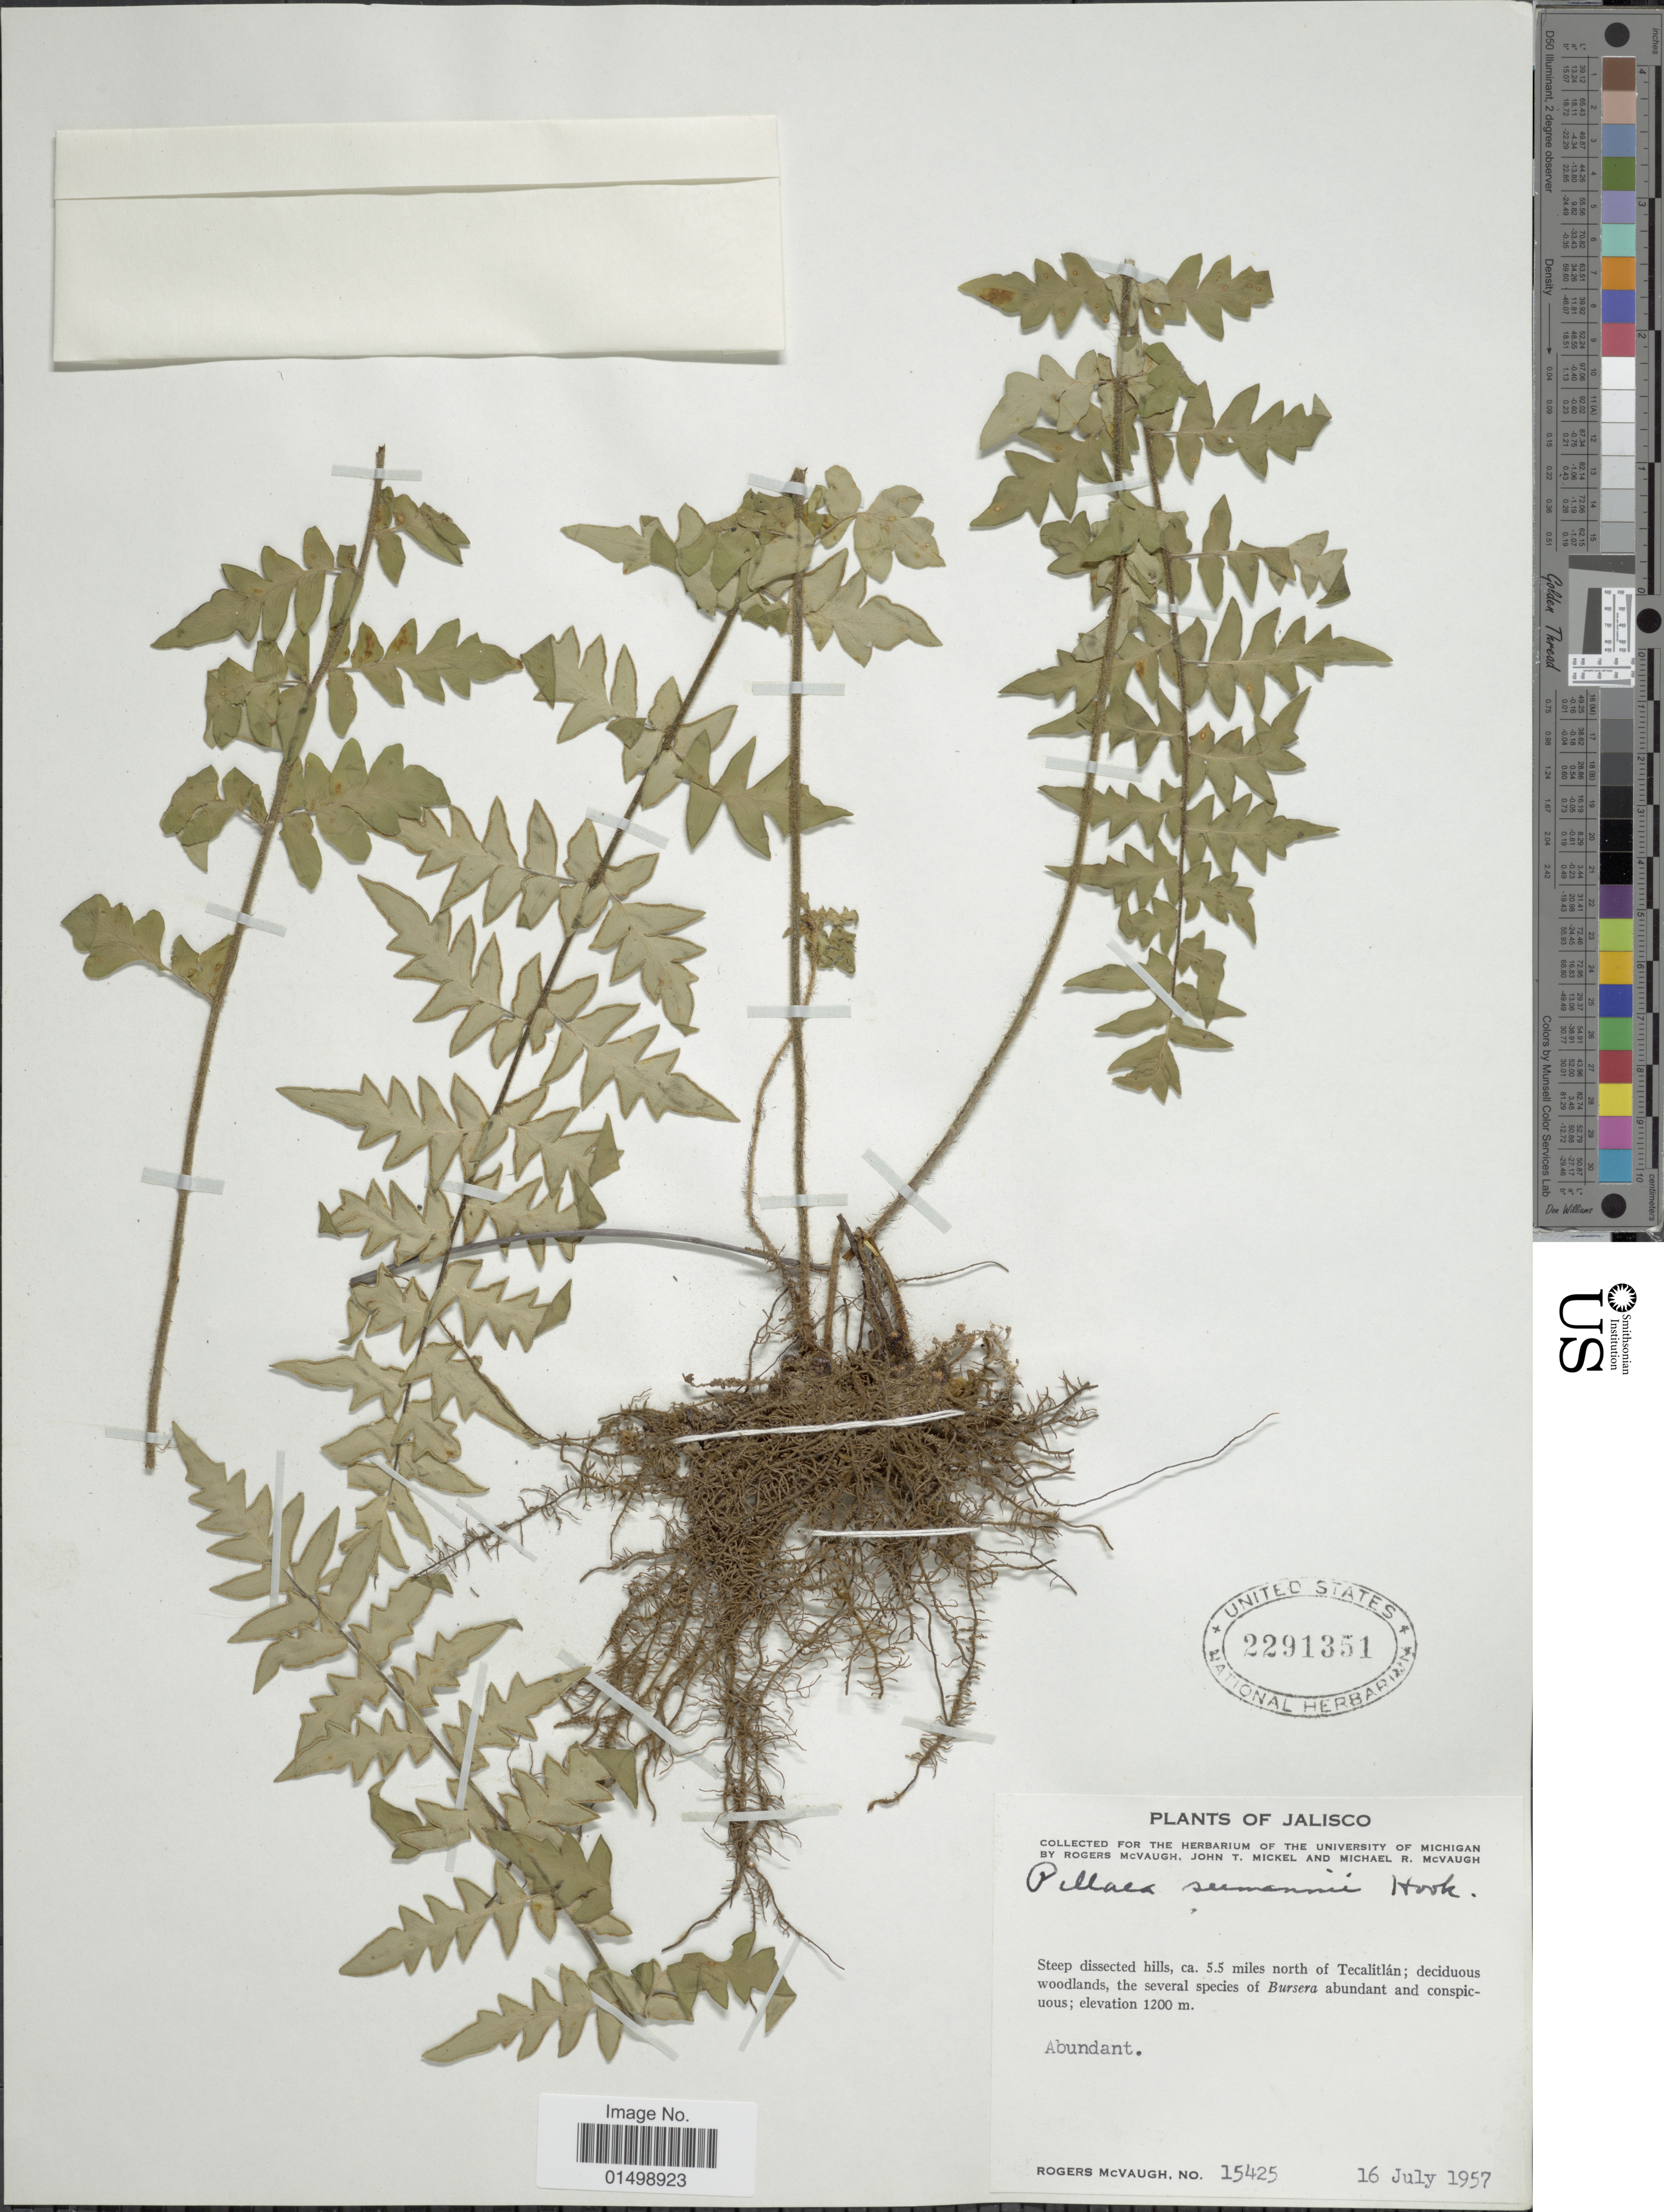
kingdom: Plantae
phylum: Tracheophyta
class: Polypodiopsida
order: Polypodiales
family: Pteridaceae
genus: Cheilanthes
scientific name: Cheilanthes lozanii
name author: (Maxon) R.M. Tryon & A.F. Tryon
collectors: R. McVaugh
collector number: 15425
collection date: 1957-07-16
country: Mexico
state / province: Jalisco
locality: Steep disserted hills, ca. 5.5 miles north of Tecalitlan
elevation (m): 1200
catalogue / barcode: US 2291351